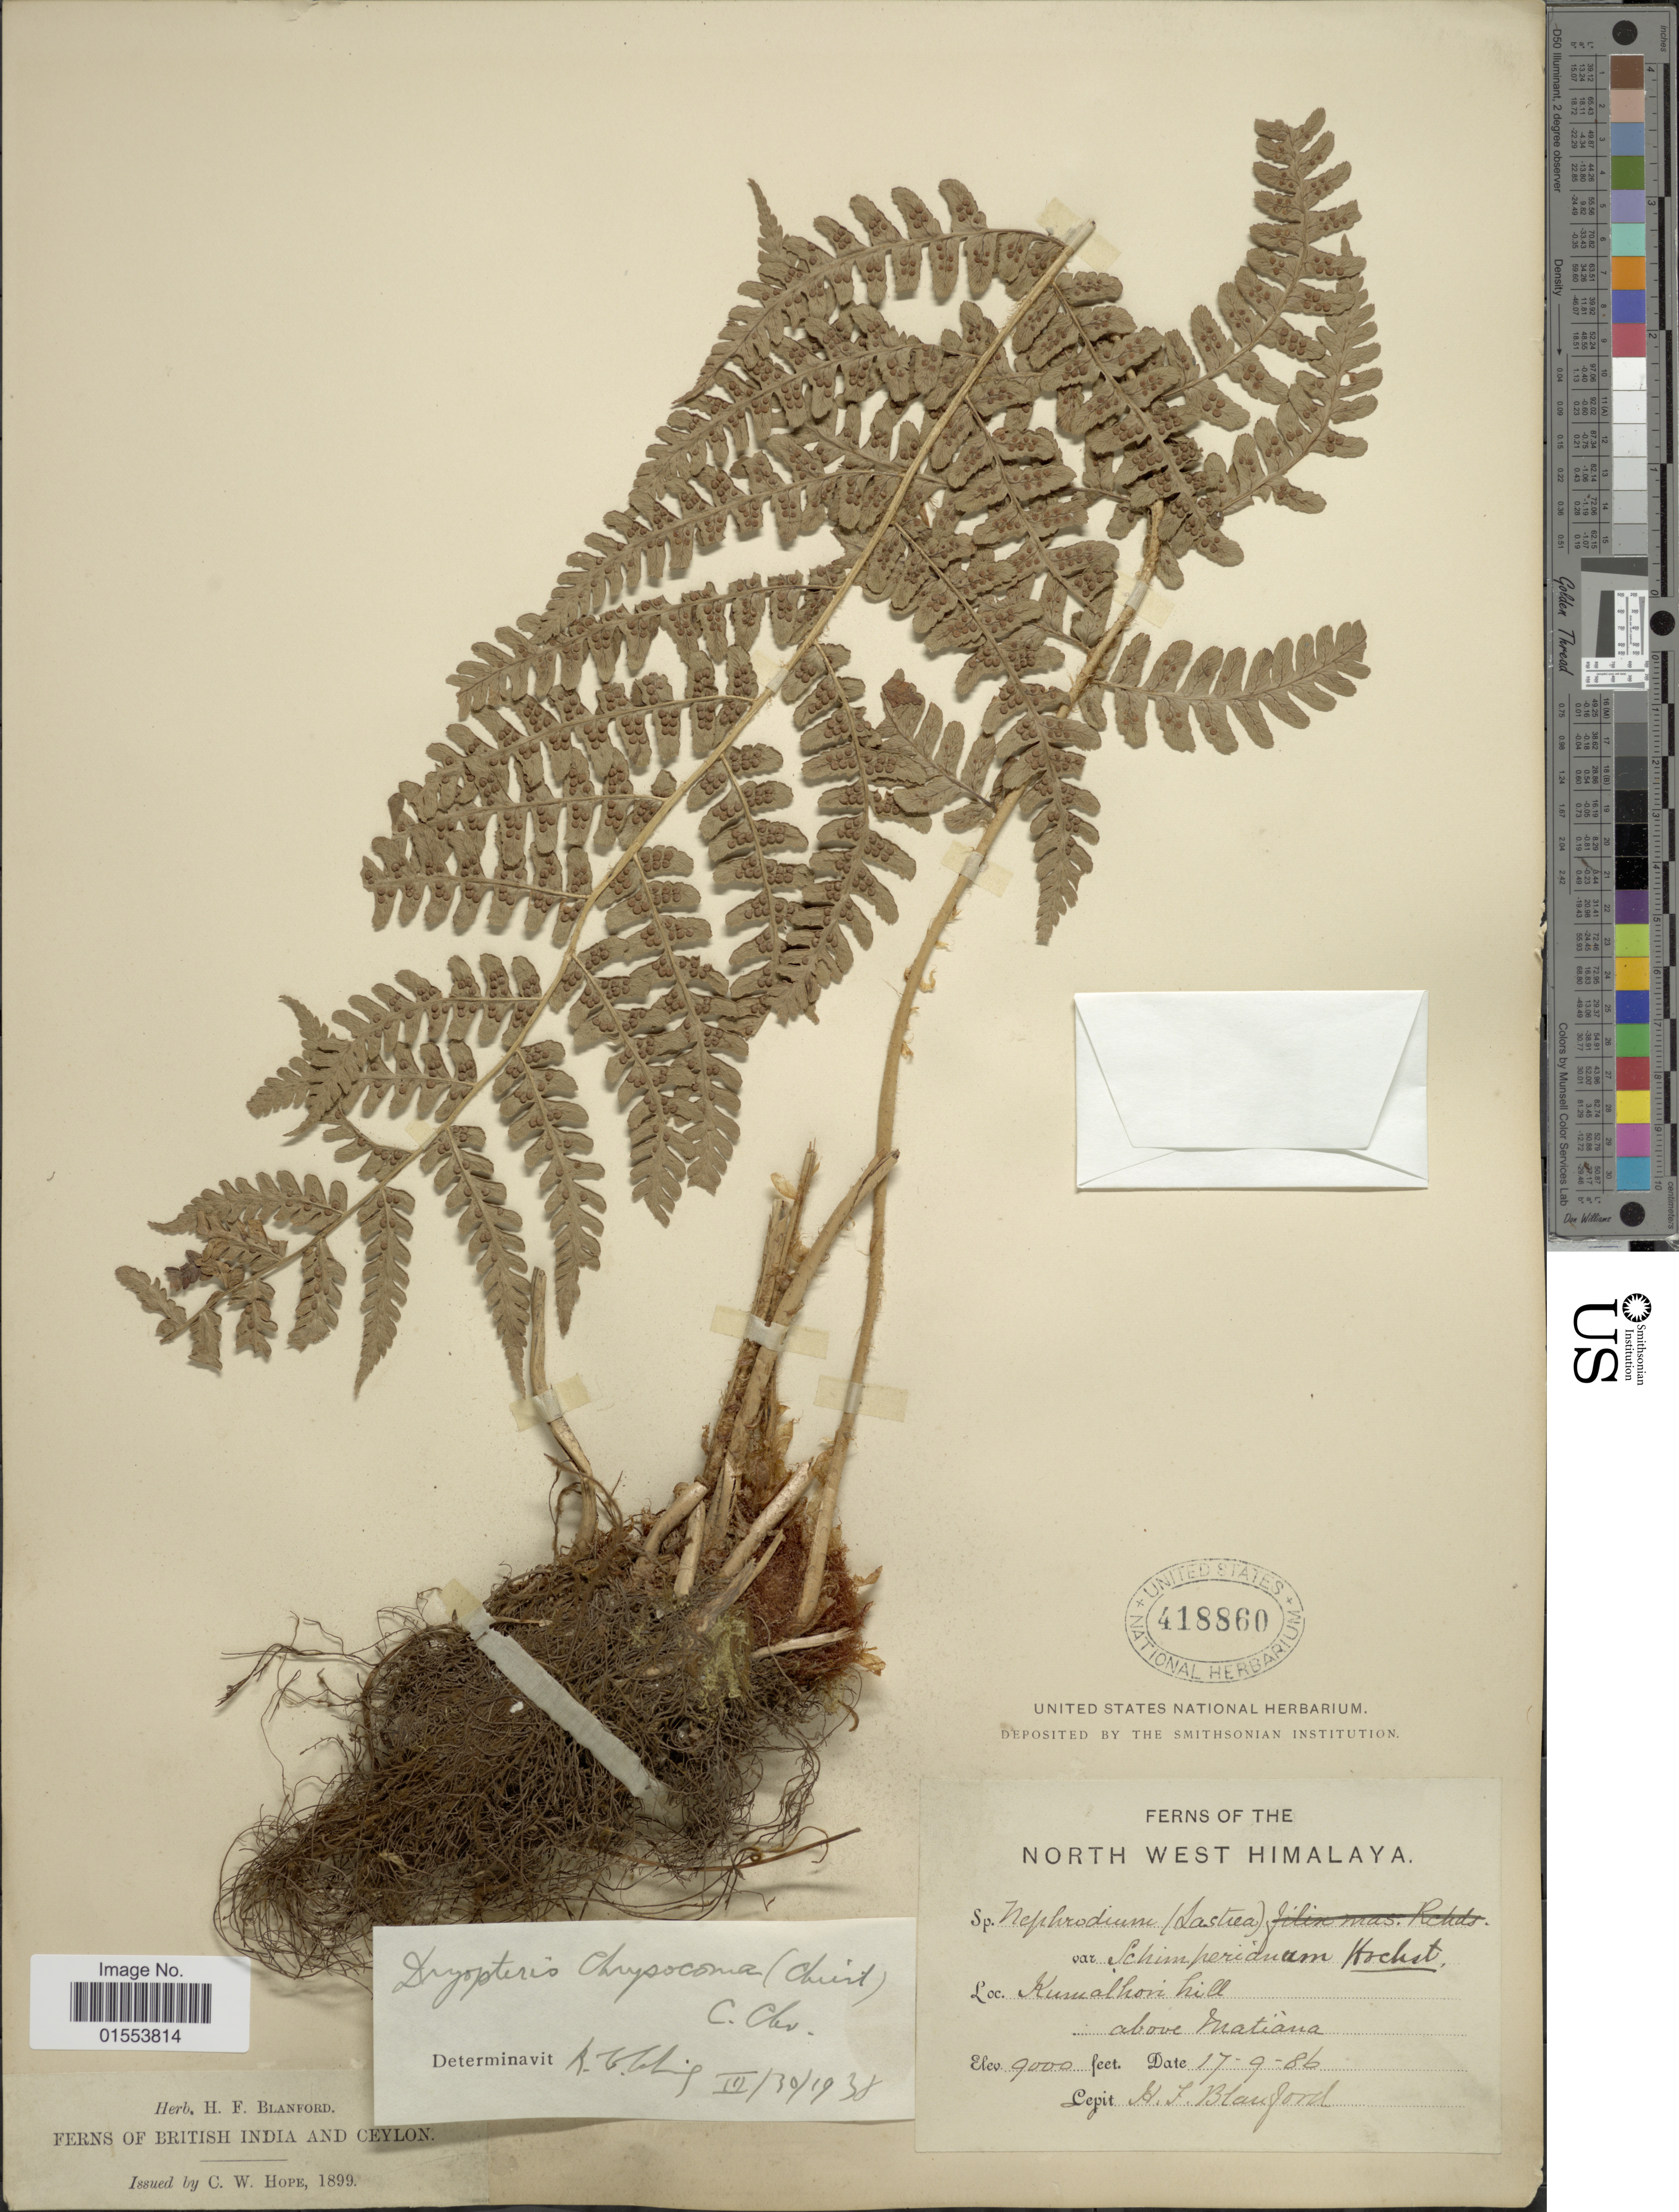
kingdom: Plantae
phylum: Tracheophyta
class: Polypodiopsida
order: Polypodiales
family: Dryopteridaceae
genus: Dryopteris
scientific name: Dryopteris chrysocoma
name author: (Christ) C. Chr.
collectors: H. Blanford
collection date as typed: Transcribed d/m/y: 17/9/86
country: India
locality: British India and Ceylon. North West Himalaya. Kumalhori hill above Matiana.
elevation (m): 2743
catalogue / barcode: US 418860